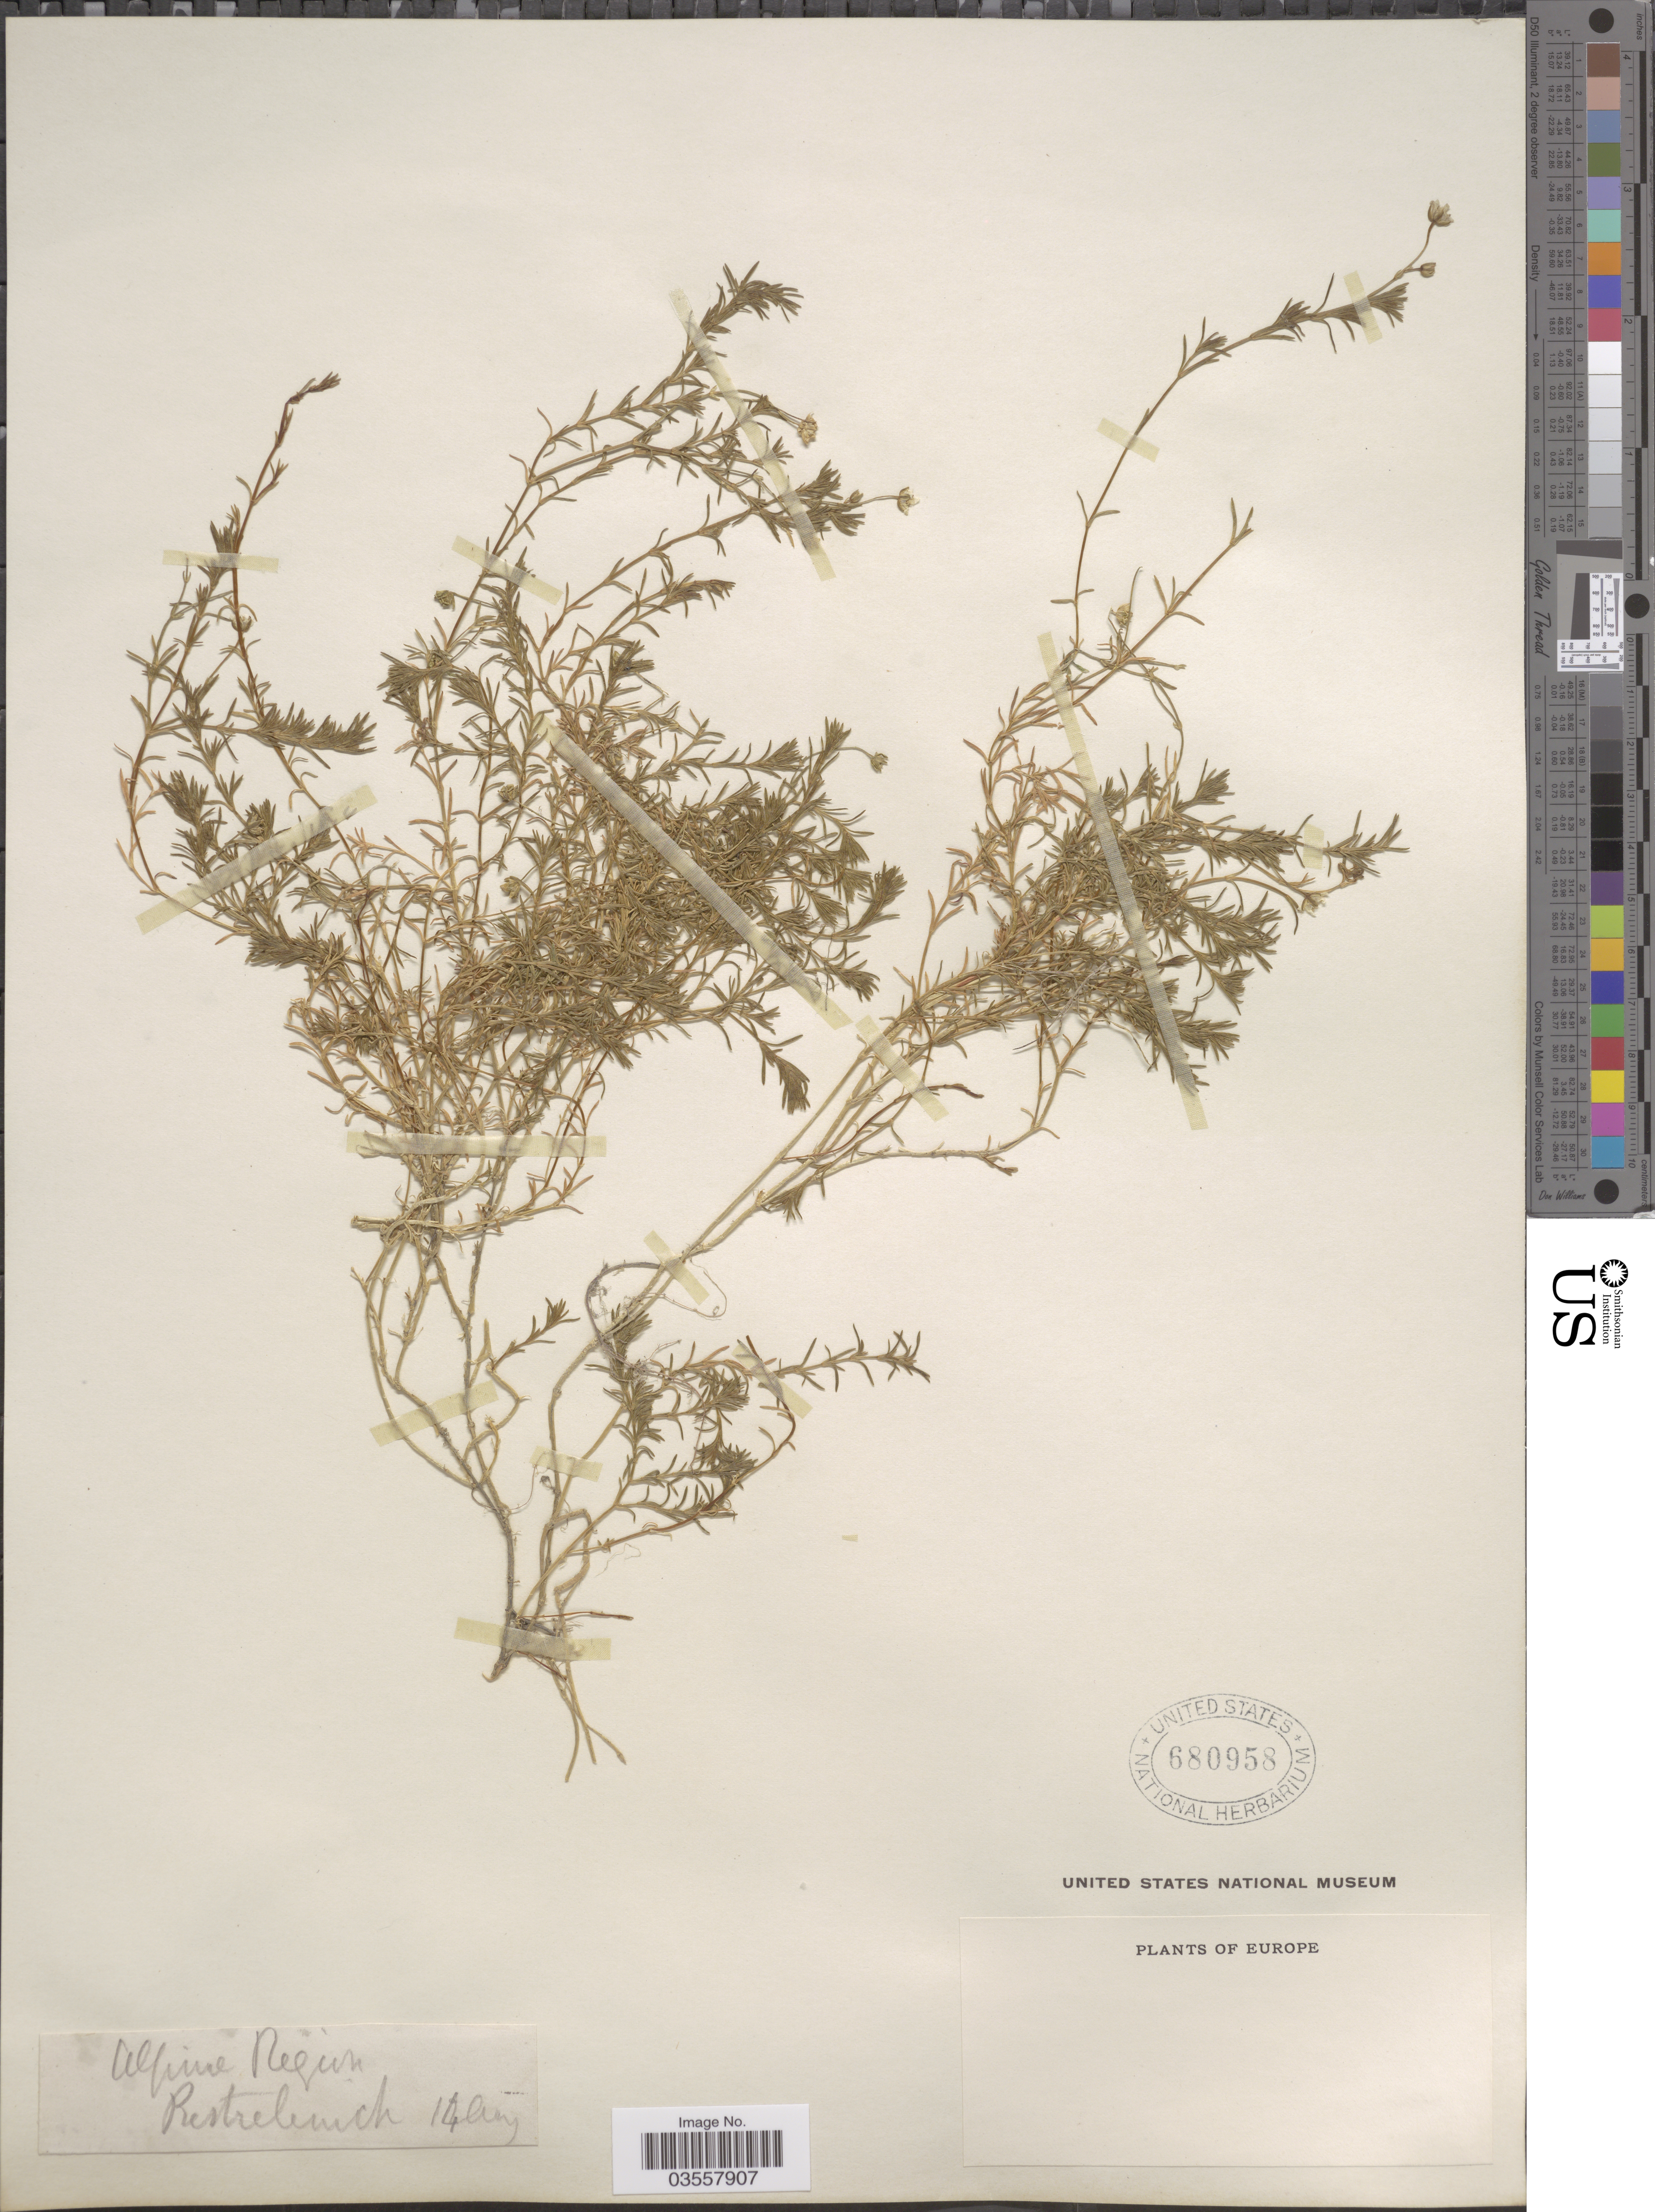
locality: Alpine Region. Europe.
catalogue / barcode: US 680958